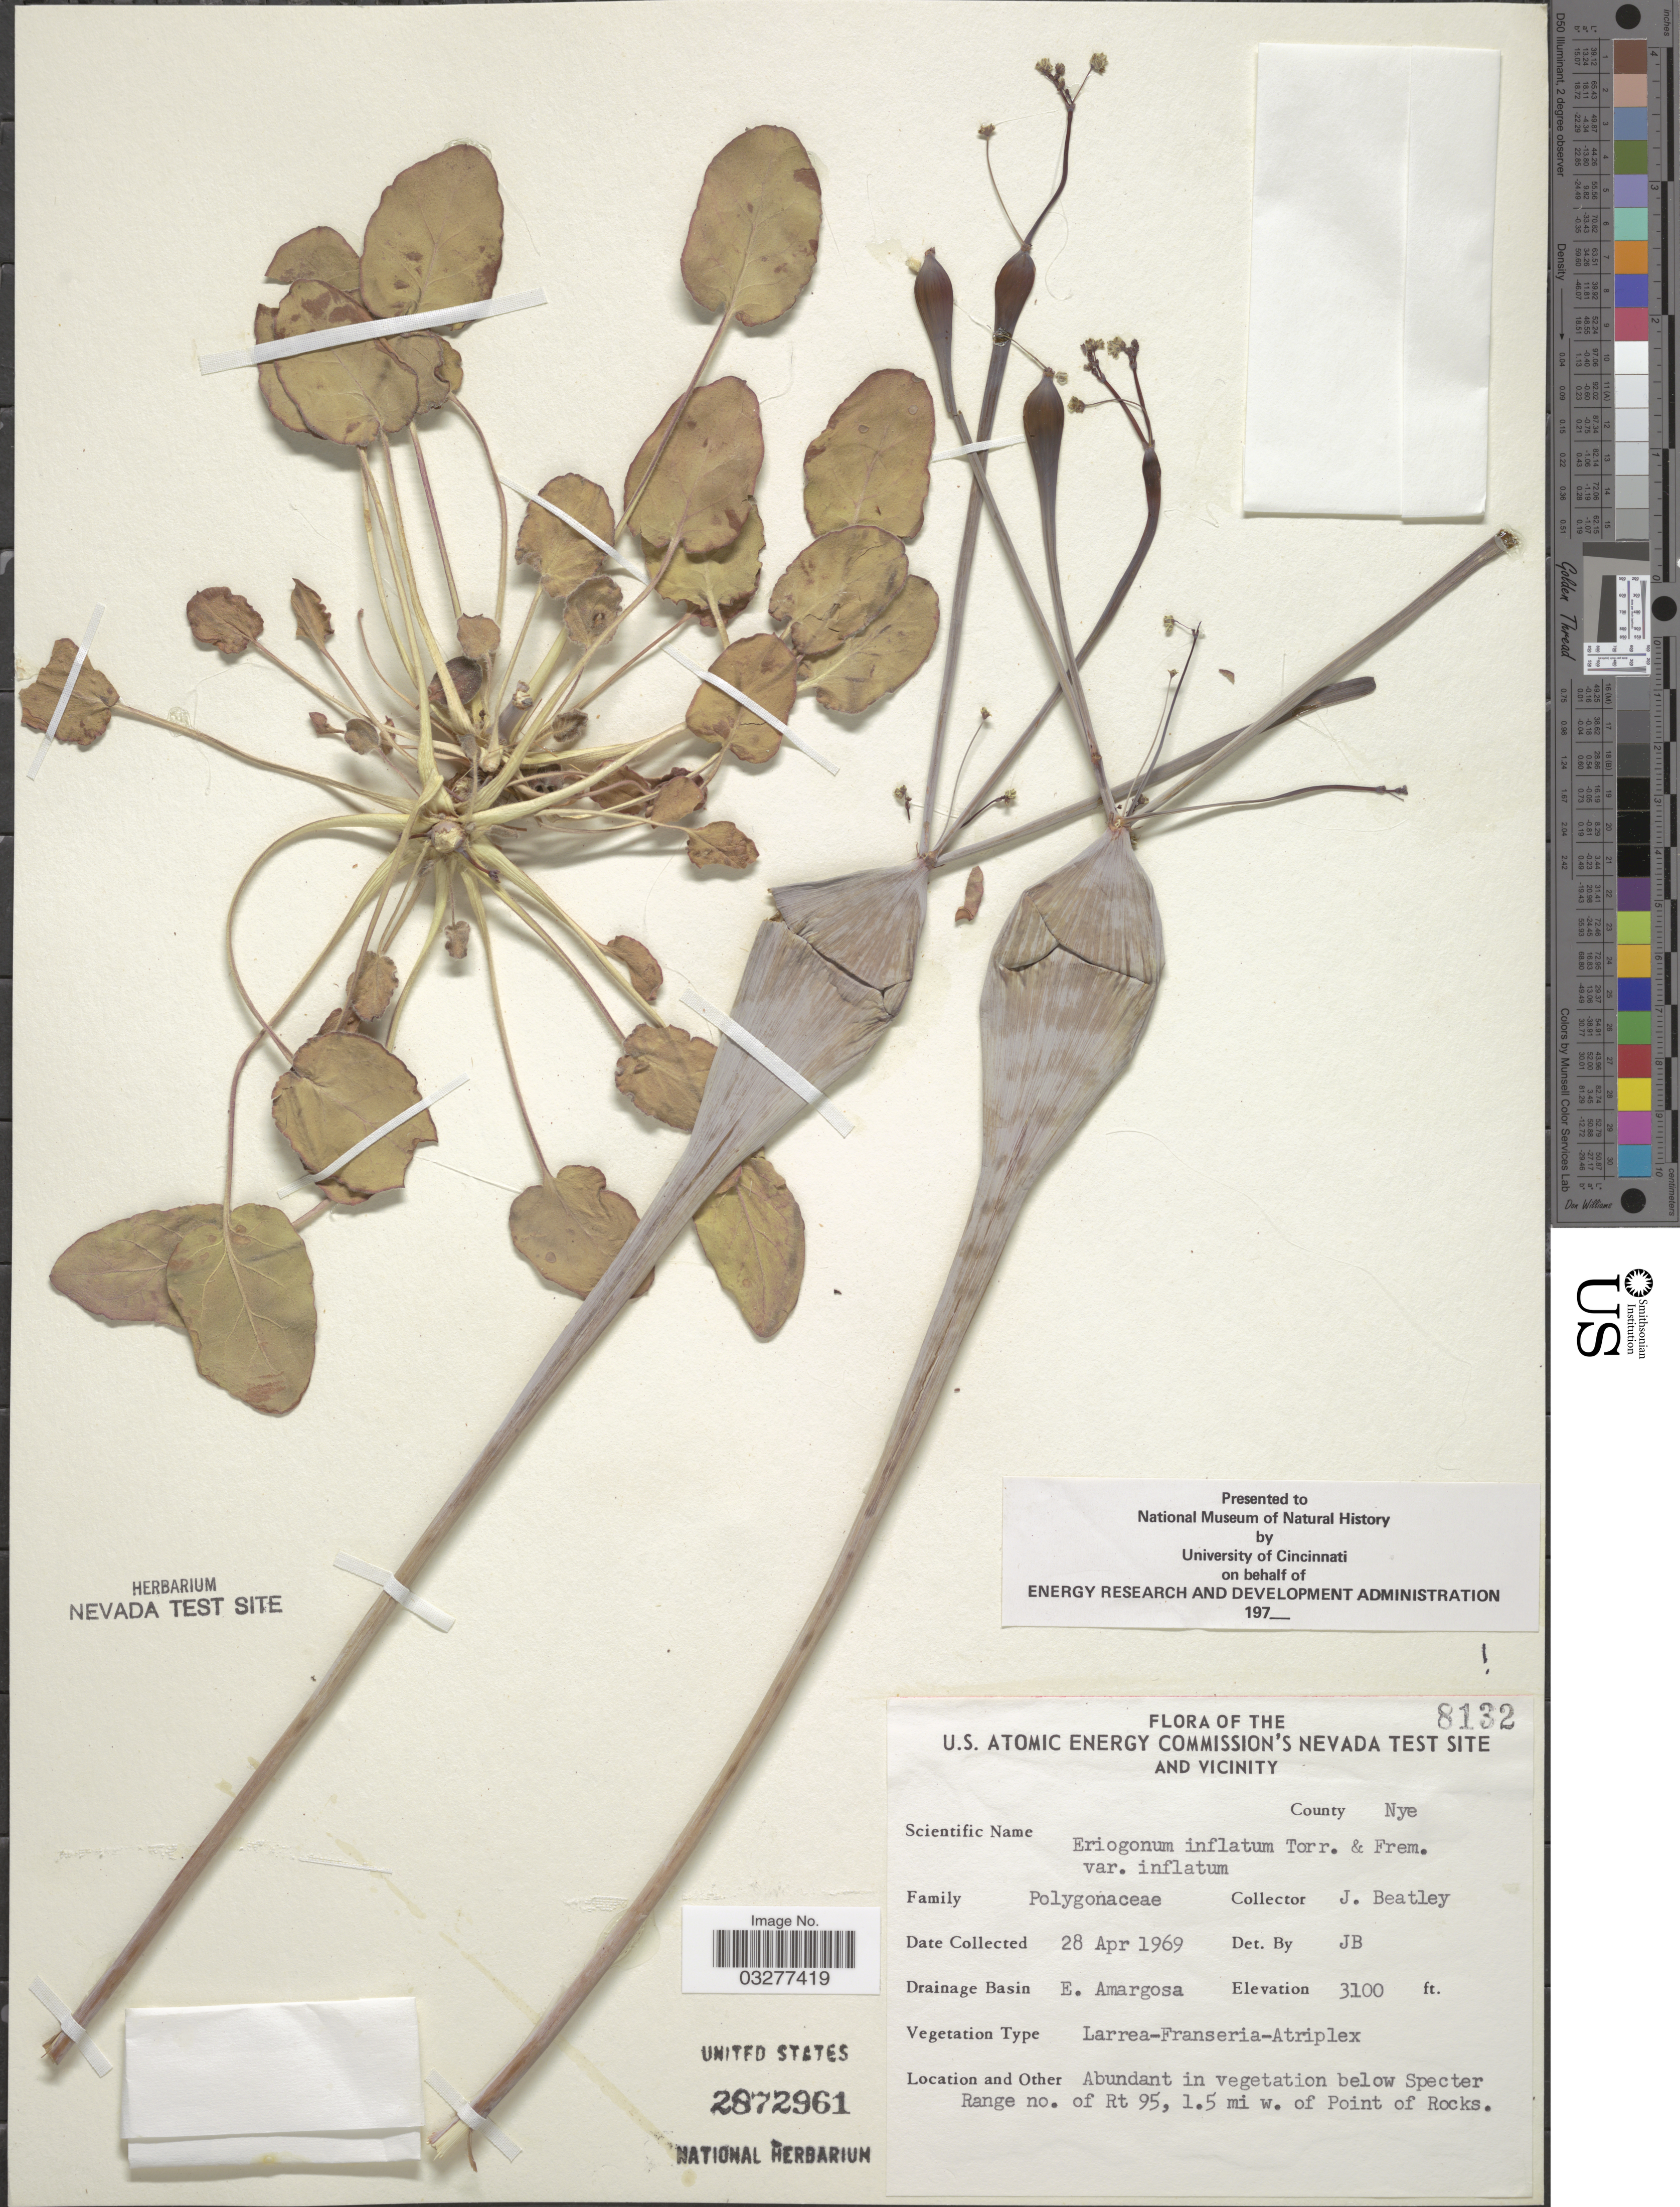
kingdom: Plantae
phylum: Tracheophyta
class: Magnoliopsida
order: Caryophyllales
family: Polygonaceae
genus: Eriogonum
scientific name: Eriogonum inflatum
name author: Torr. & Frém.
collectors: J. C. Beatley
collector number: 8132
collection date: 1969-04-28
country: United States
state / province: Nevada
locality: U. S. Atomic Energy Commission's Nevada Test Site and Vicinity. County Nye. Drainage Basin E. Amargosa. Below Specter Range no. of Rt 95, 1.5 mi w. of Point of Rocks.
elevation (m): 945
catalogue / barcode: US 2872961